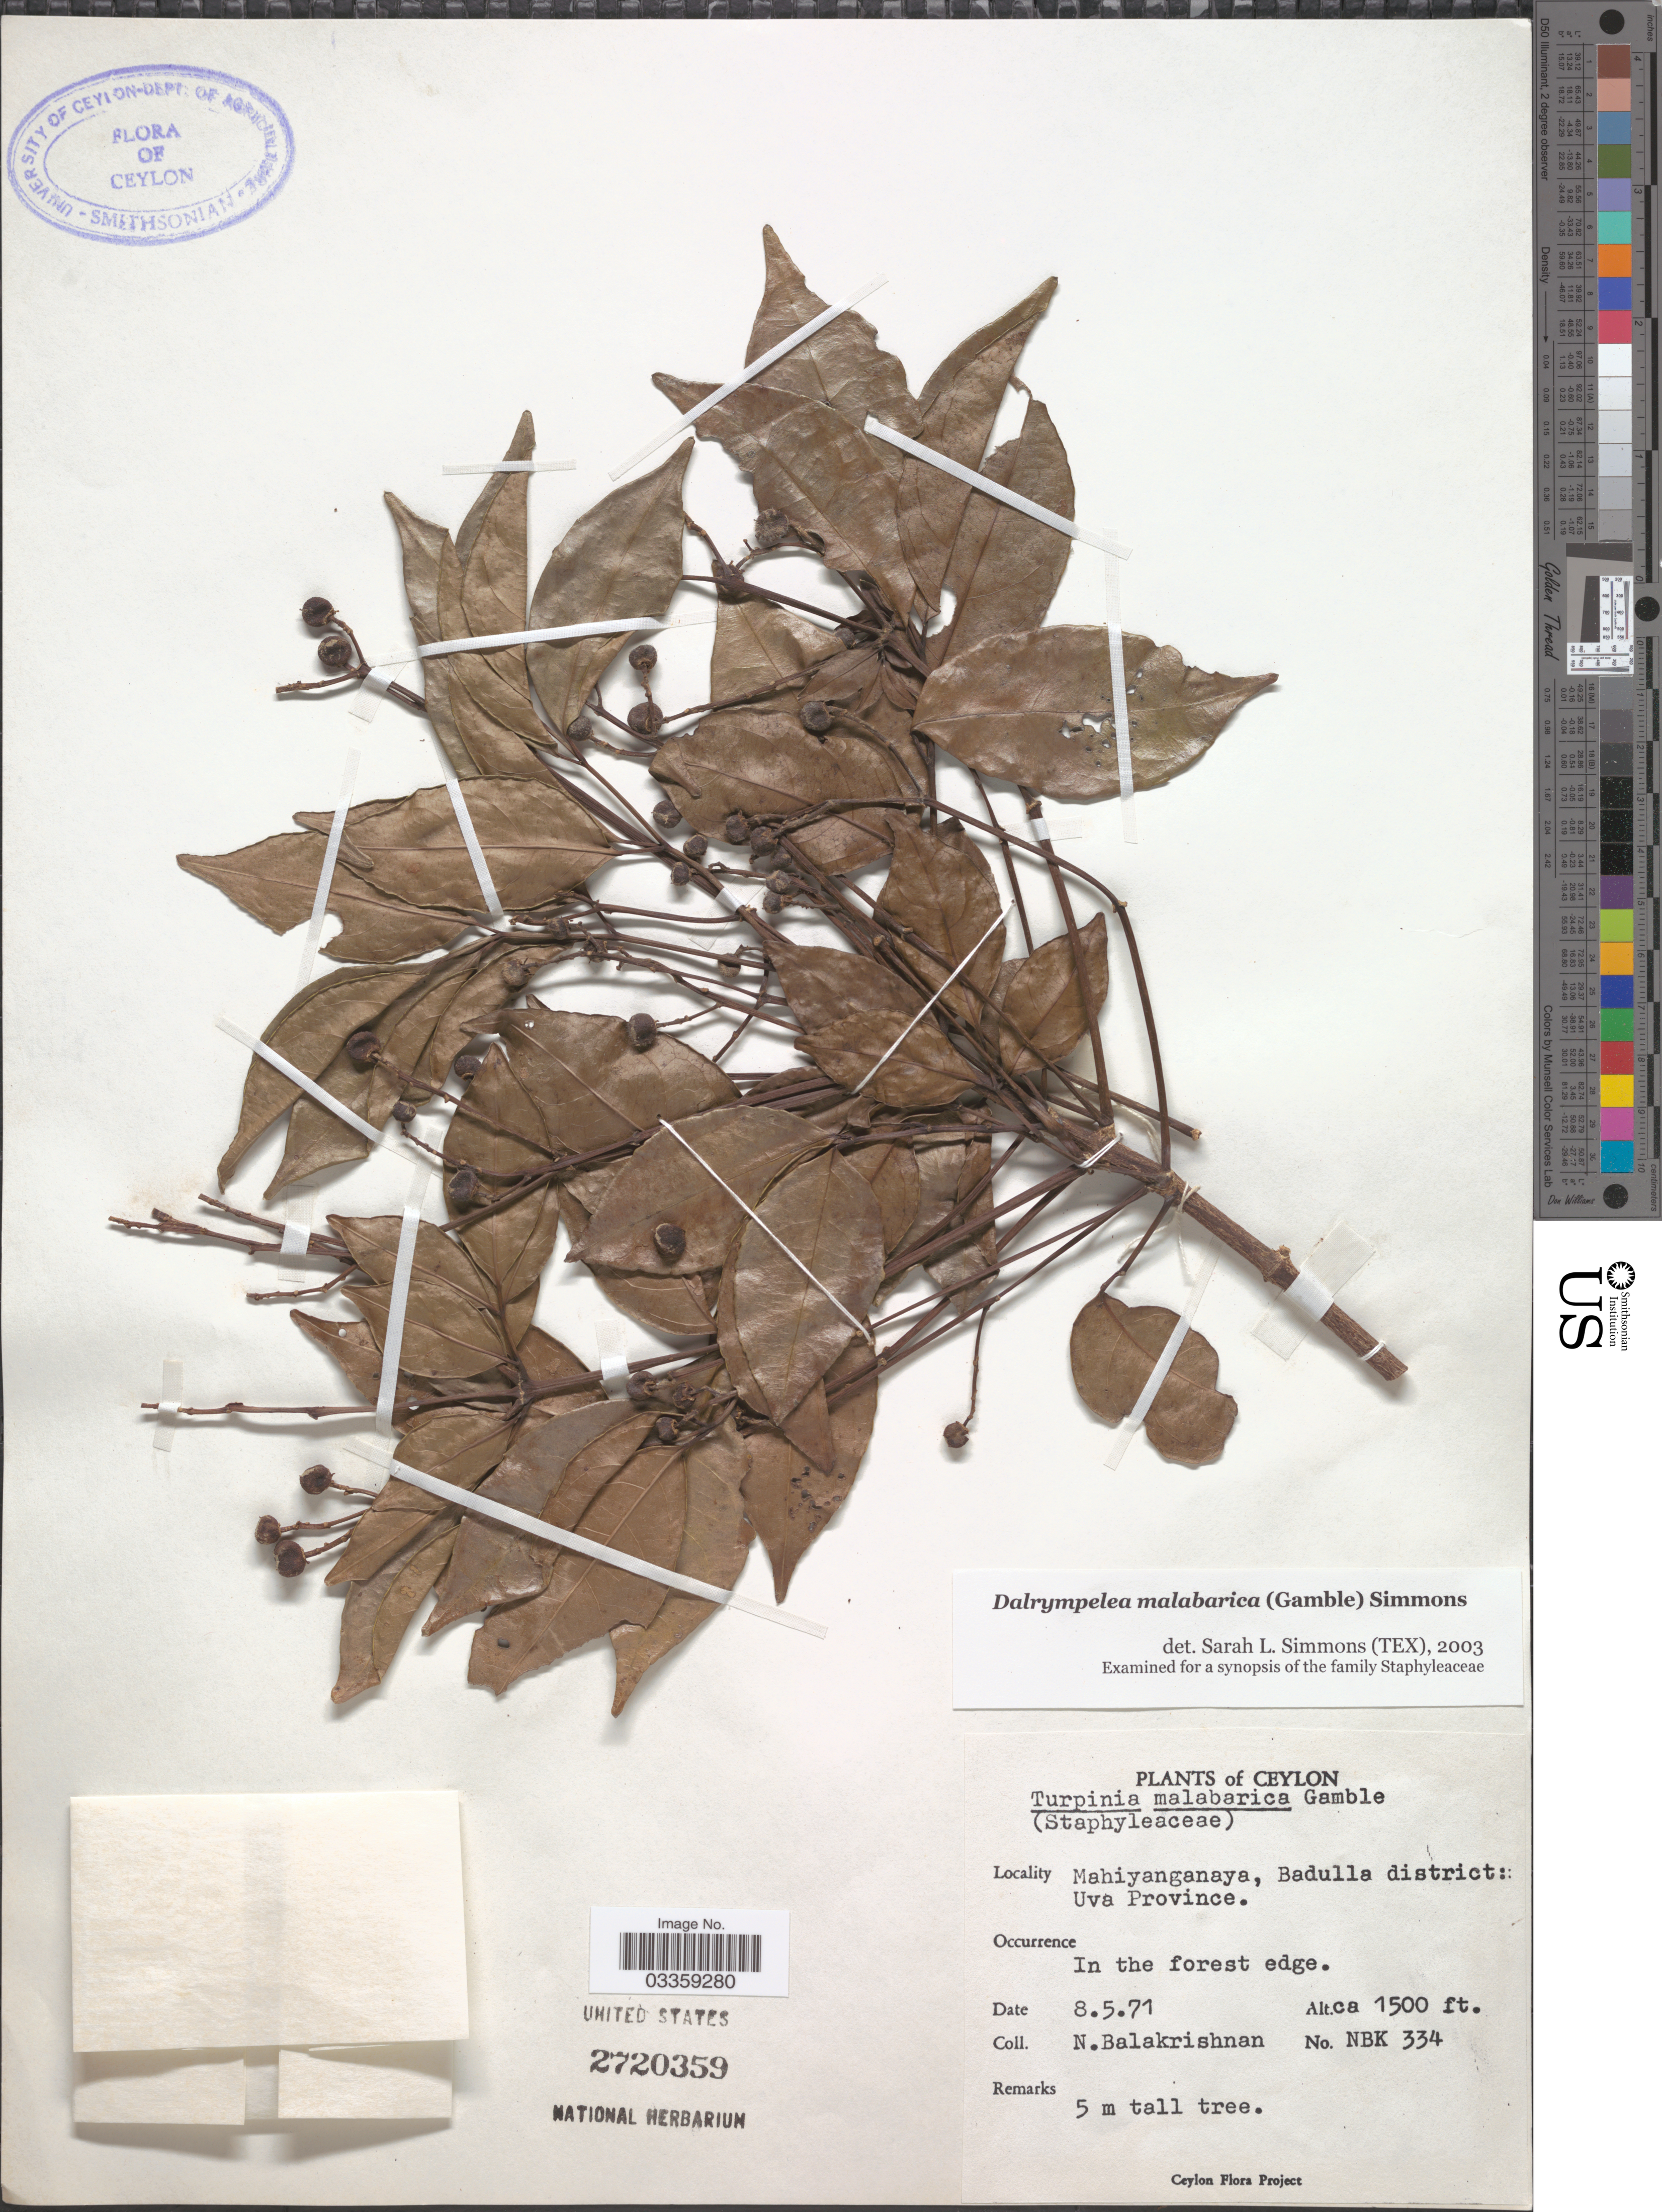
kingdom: Plantae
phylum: Tracheophyta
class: Magnoliopsida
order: Crossosomatales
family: Staphyleaceae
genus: Turpinia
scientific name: Turpinia malabarica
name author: Gamble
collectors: N. Balakrishnan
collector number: NBK334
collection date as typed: Transcribed d/m/y: 8/5/71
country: Sri Lanka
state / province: Uva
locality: Ceylon, Mahiyanganaya, Badulla district: Uva Province.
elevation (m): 457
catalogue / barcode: US 2720359